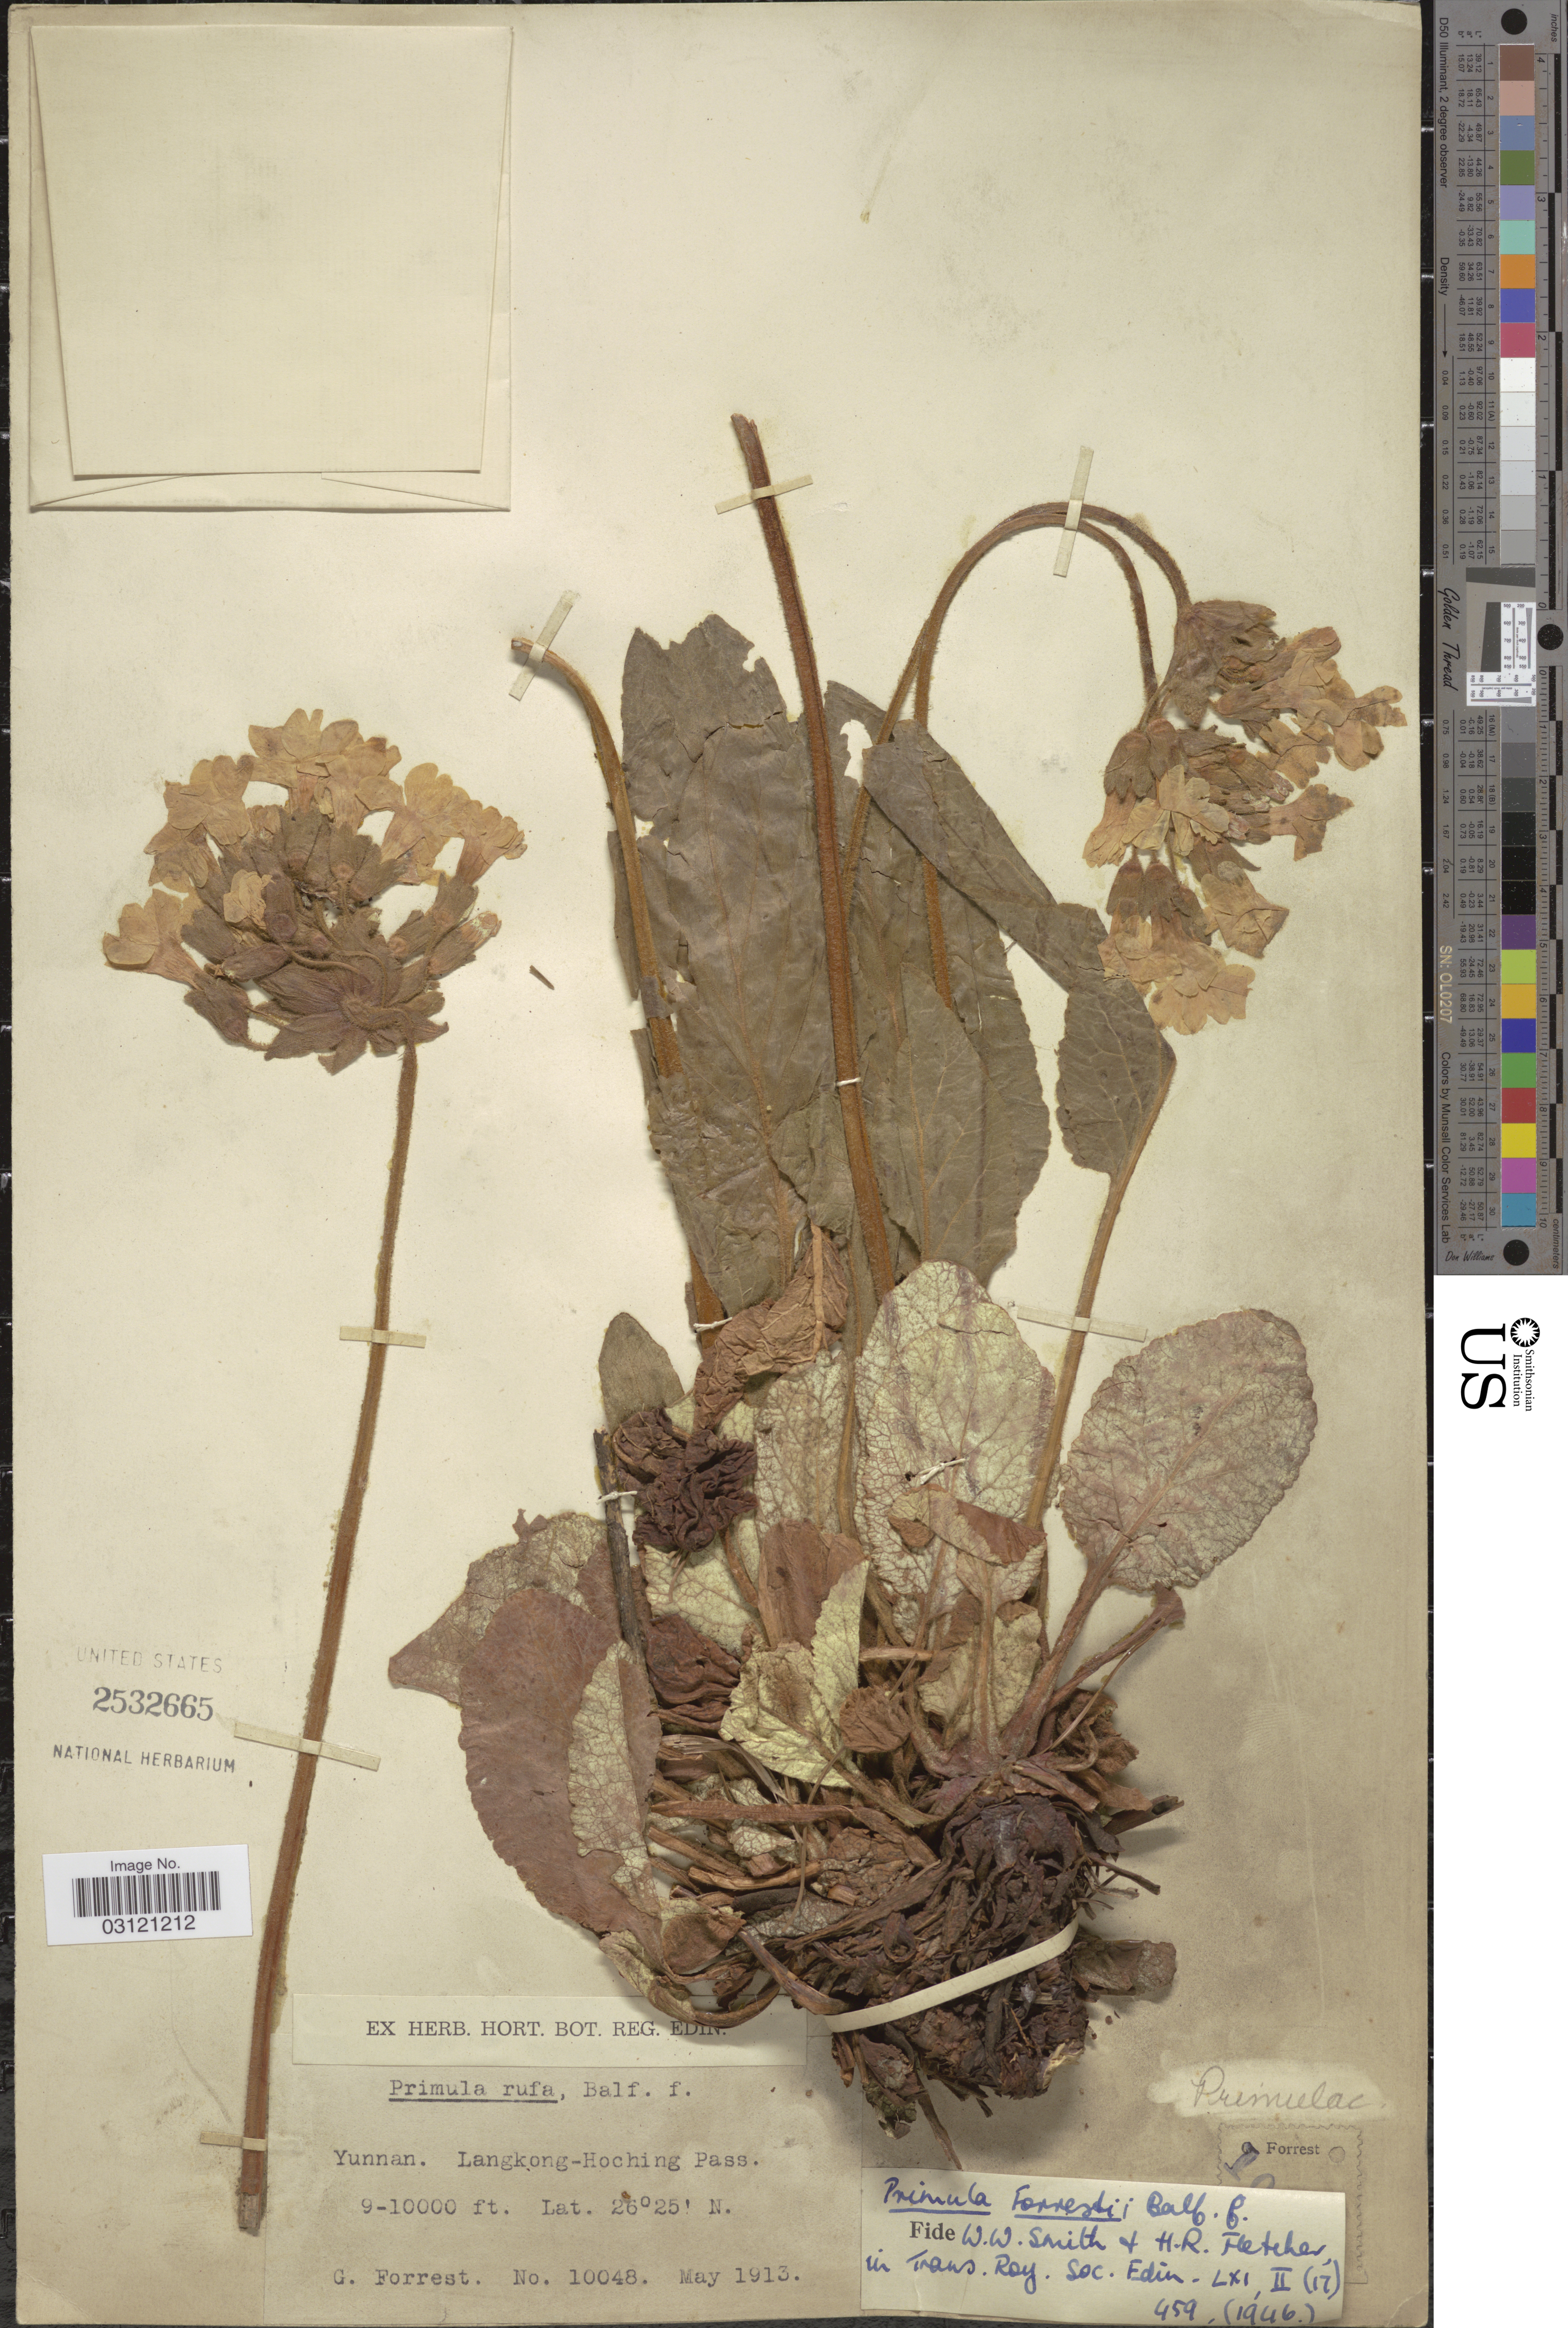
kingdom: Plantae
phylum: Tracheophyta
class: Magnoliopsida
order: Ericales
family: Primulaceae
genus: Primula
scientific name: Primula forrestii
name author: Balf. f. in Forrest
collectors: G. Forrest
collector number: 10048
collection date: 1913-05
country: China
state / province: Yunnan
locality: Yunnan, Langkong-Hoching Pass.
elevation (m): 2743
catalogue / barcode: US 2532665